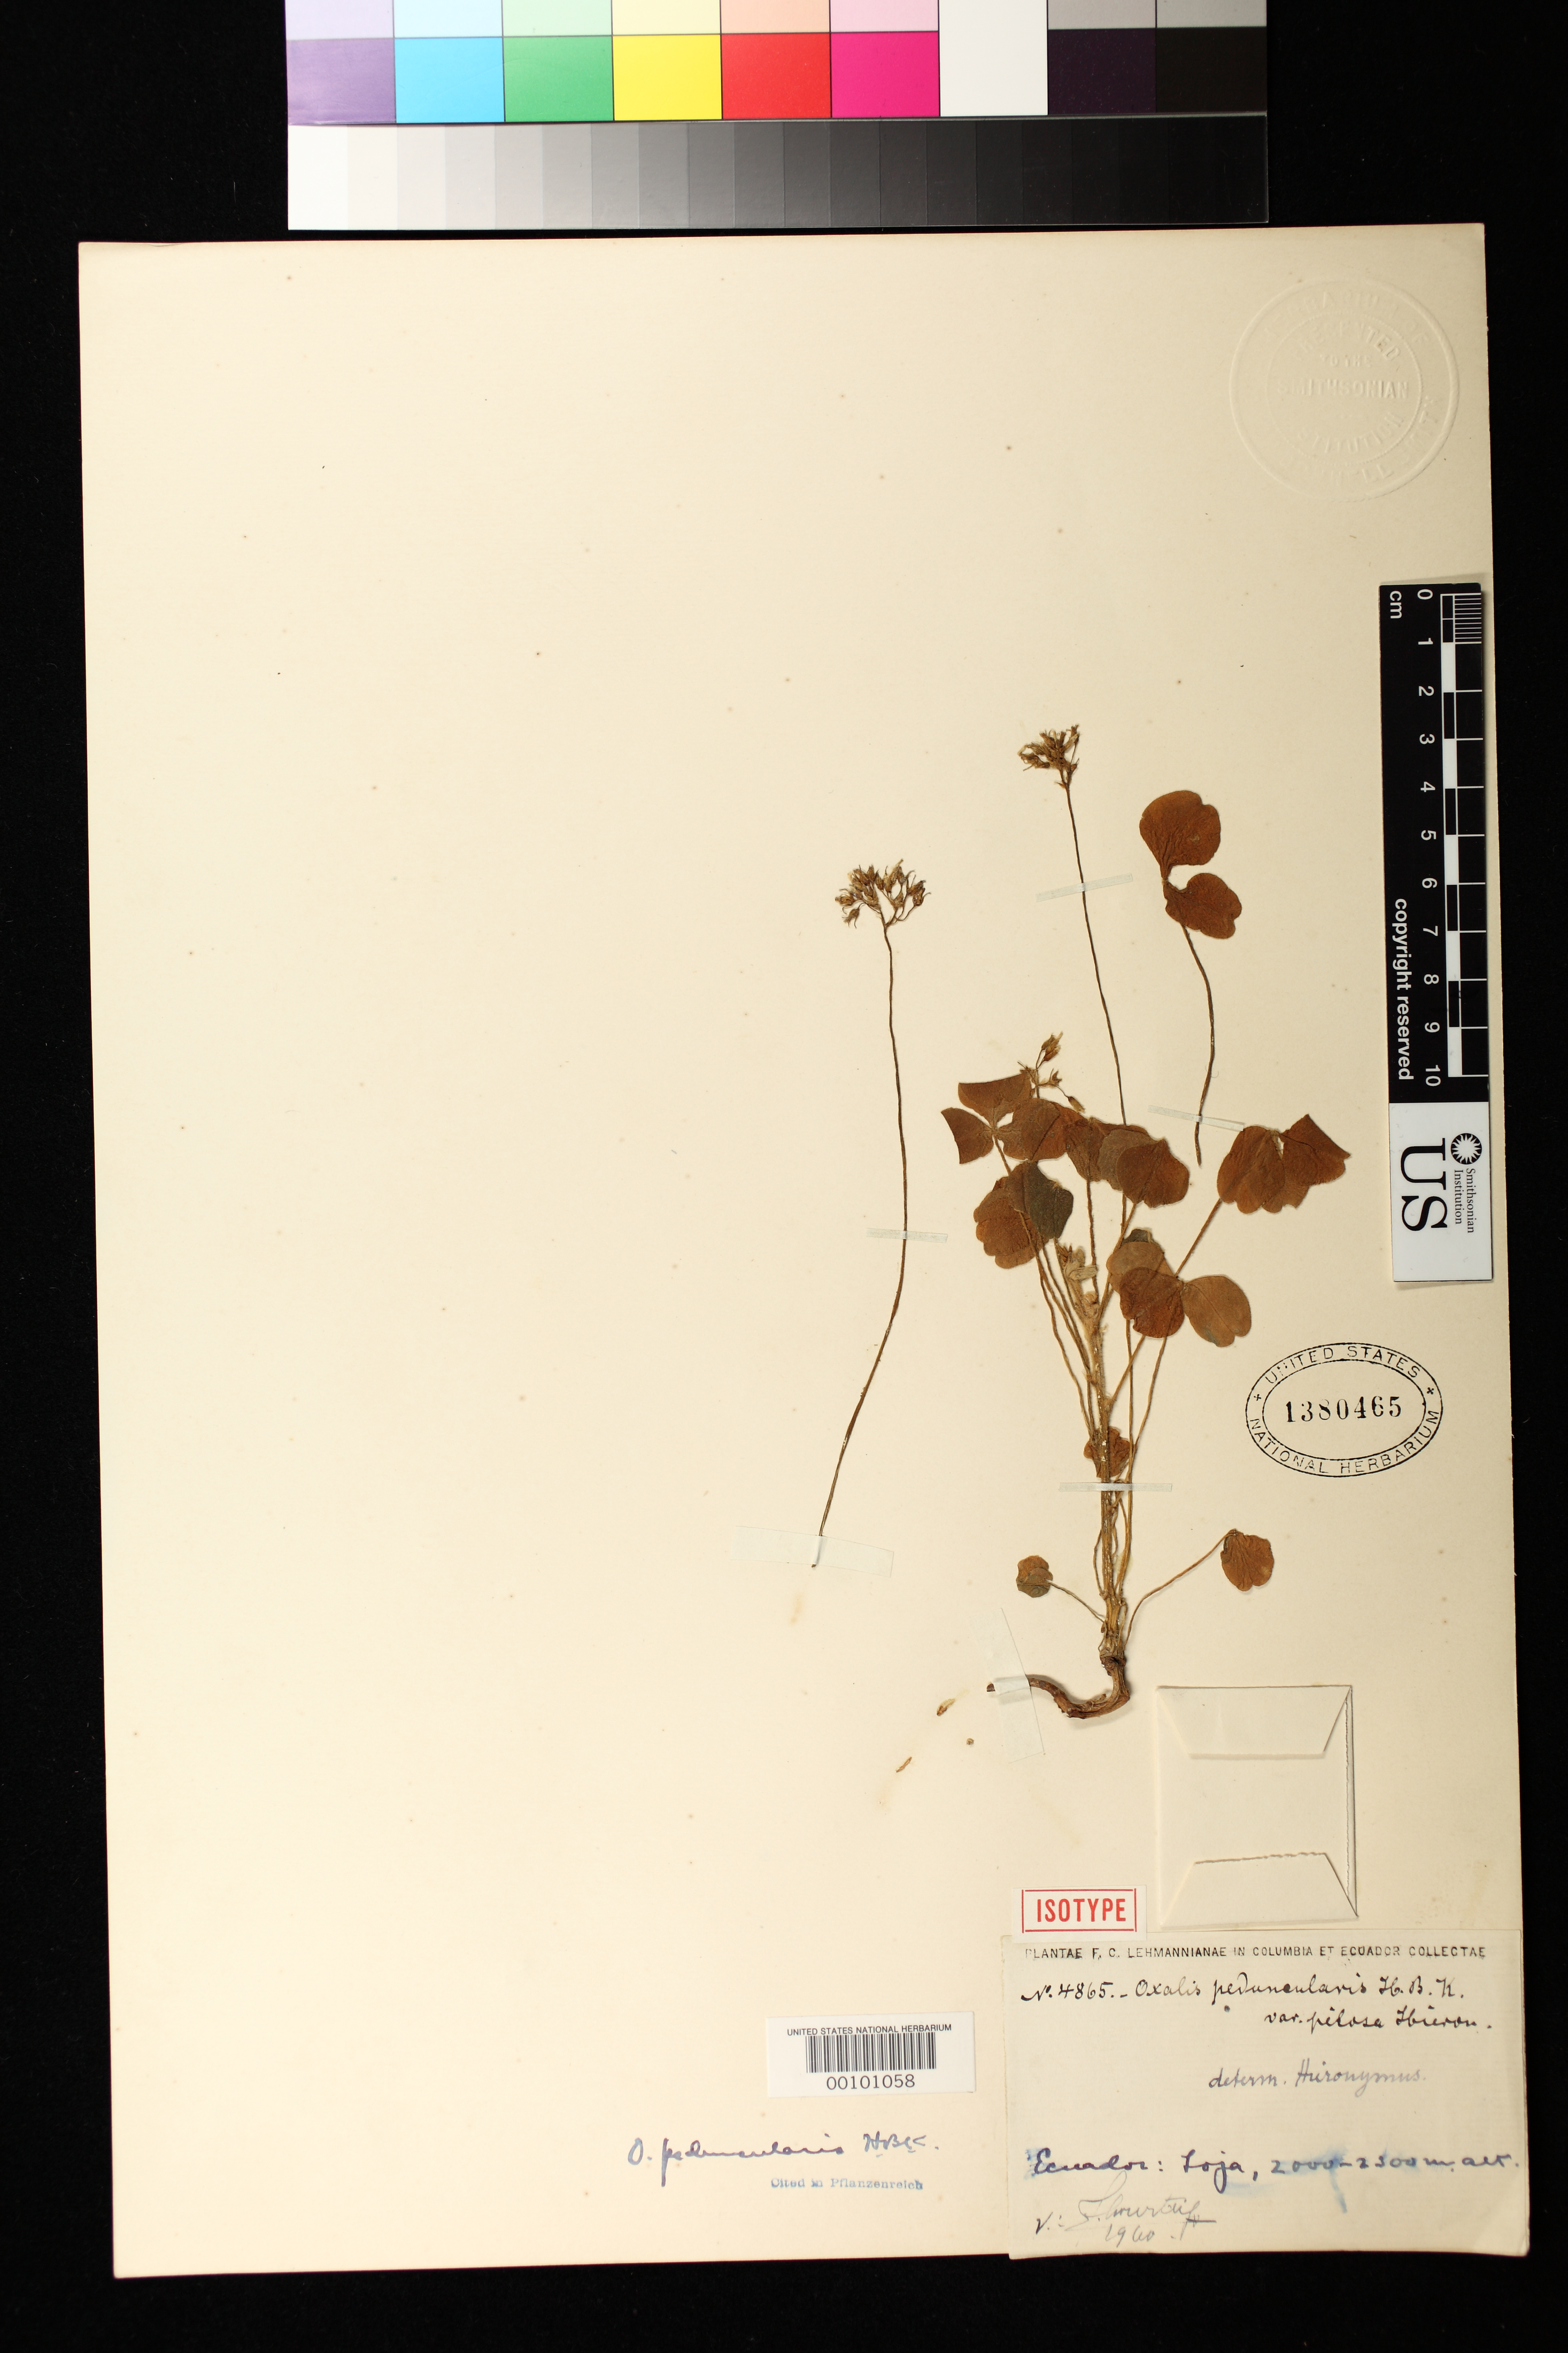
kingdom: Plantae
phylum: Tracheophyta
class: Magnoliopsida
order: Oxalidales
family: Oxalidaceae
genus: Oxalis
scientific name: Oxalis peduncularis var. pilosa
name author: Hieron.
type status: Isotype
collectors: F. C. Lehmann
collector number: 4865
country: Ecuador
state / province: Loja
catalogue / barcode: US 1380465